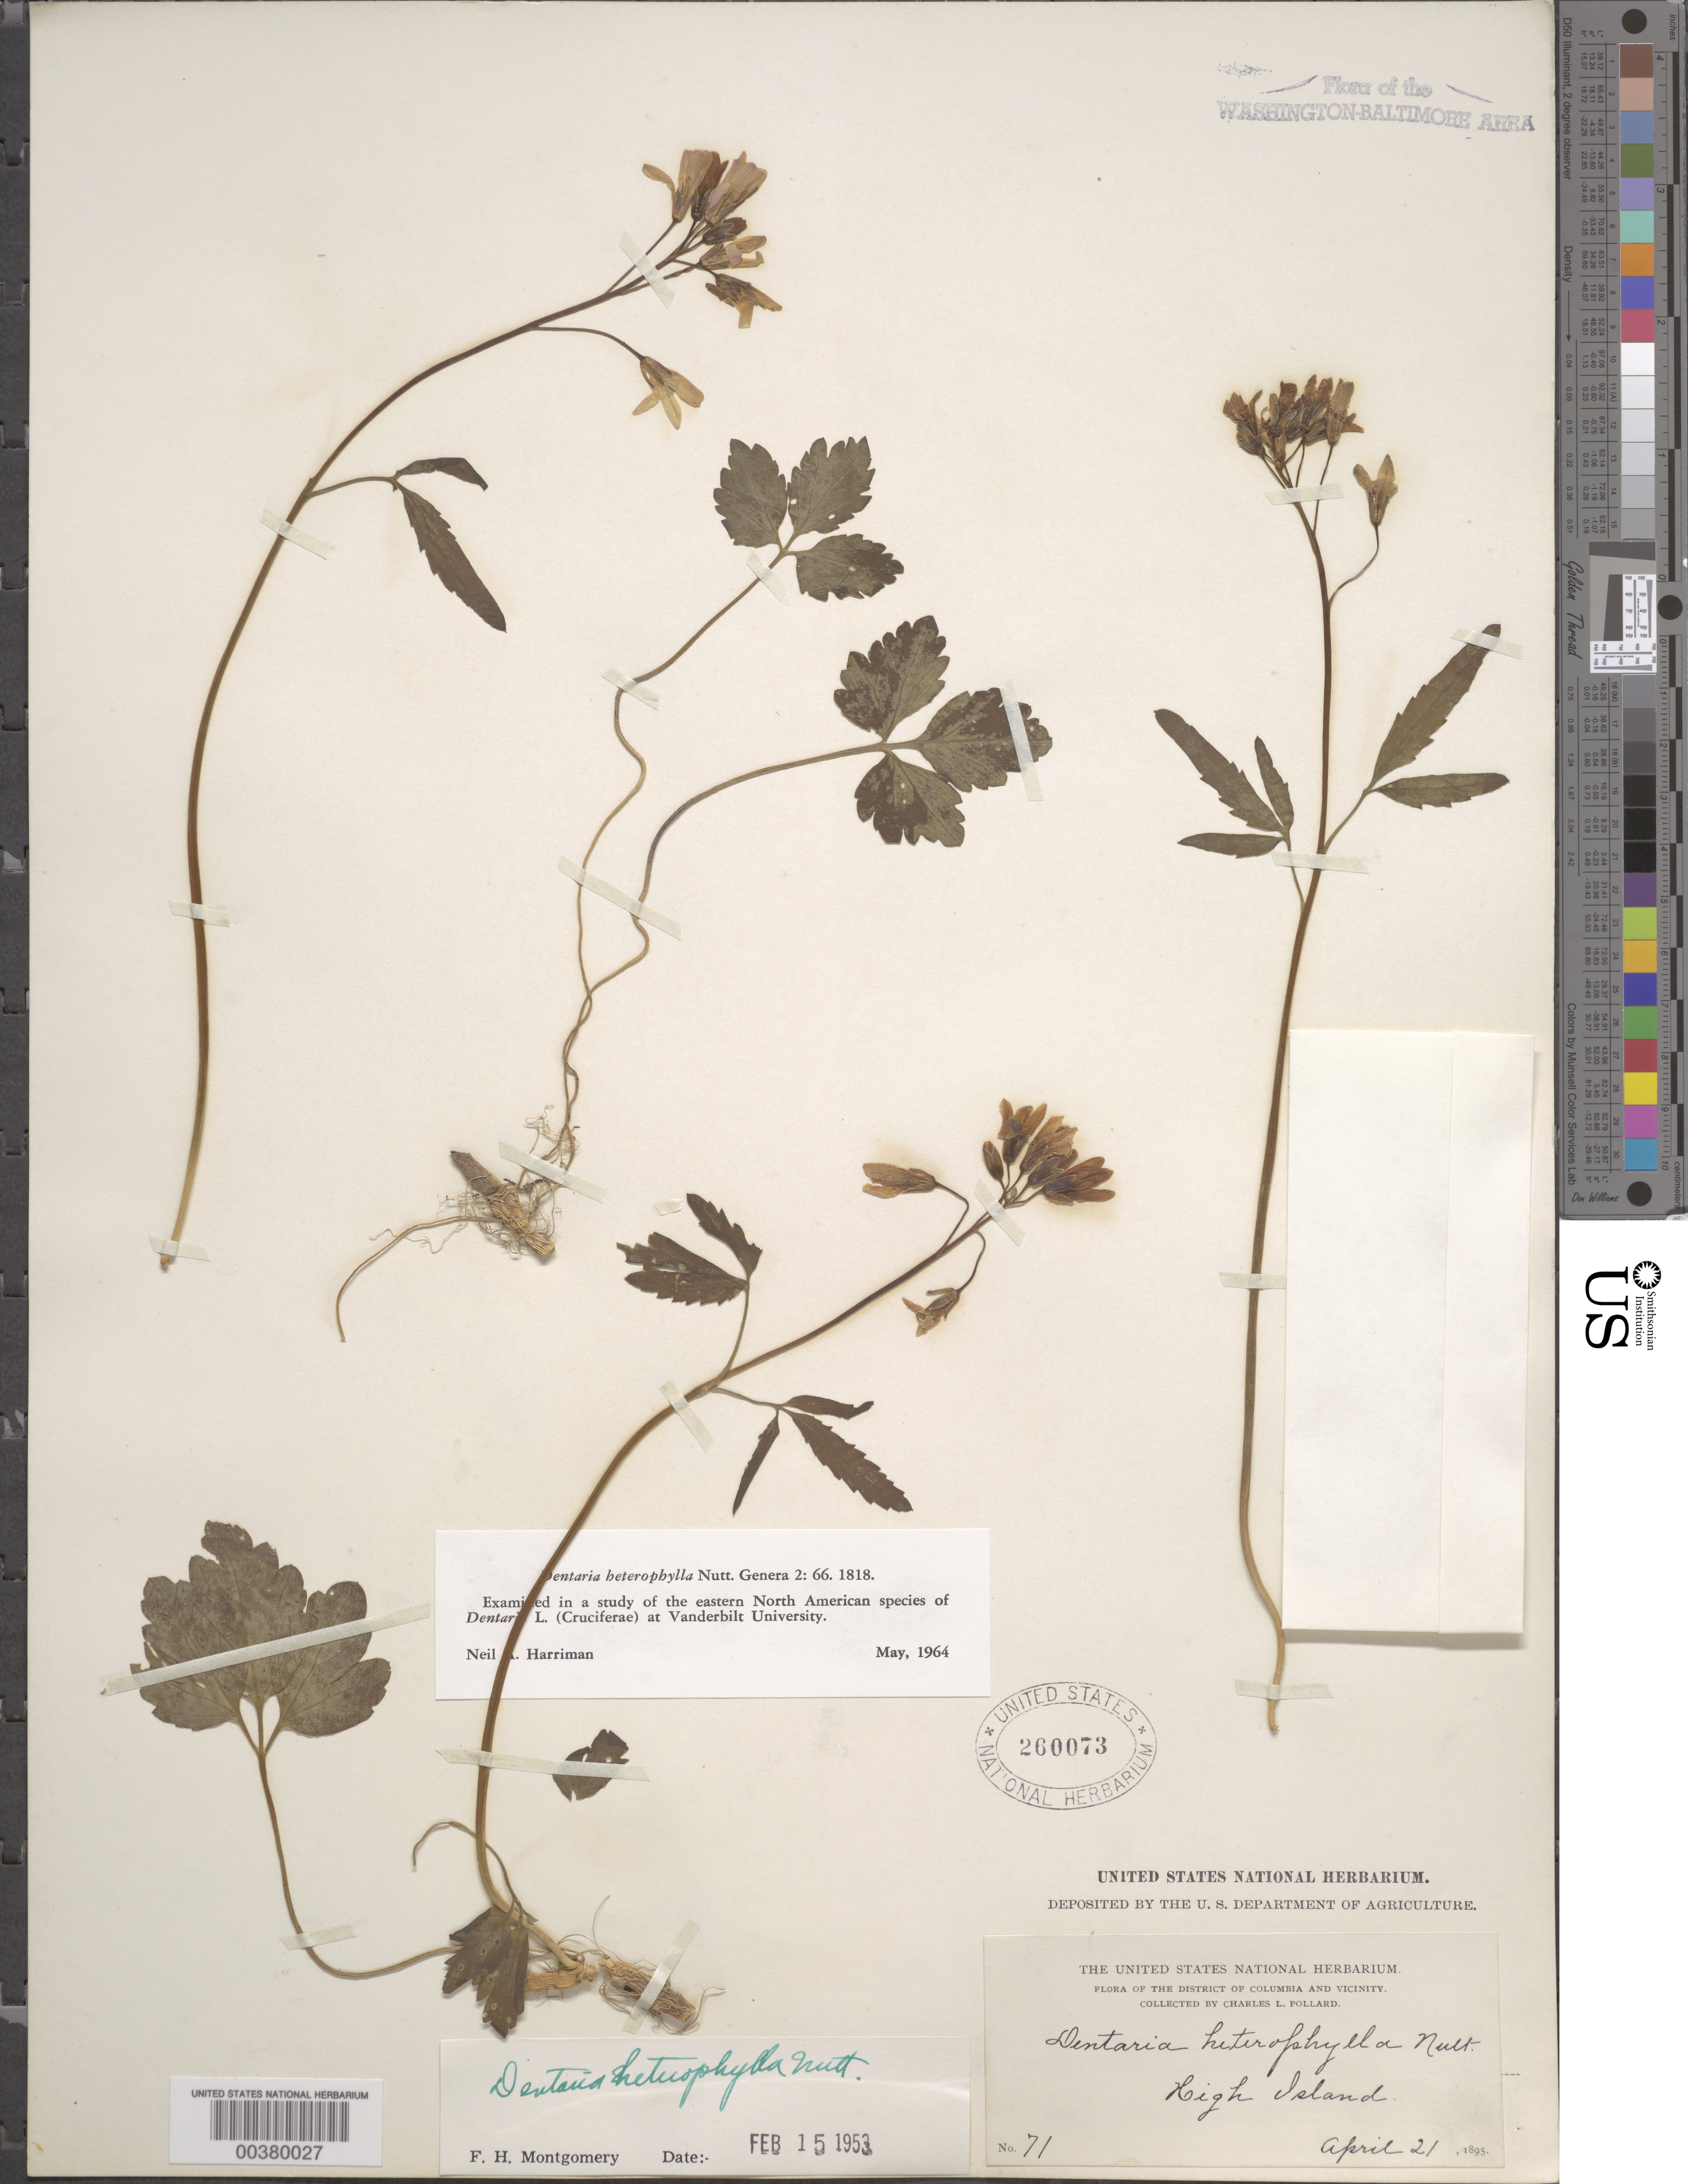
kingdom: Plantae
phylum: Tracheophyta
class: Magnoliopsida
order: Brassicales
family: Brassicaceae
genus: Cardamine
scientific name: Cardamine angustata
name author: O.E. Schulz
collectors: C. L. Pollard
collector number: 71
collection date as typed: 21 Apr 1895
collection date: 1895-04-21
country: United States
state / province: Maryland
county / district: Montgomery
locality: High Island C. & O. Canal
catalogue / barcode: US 260073